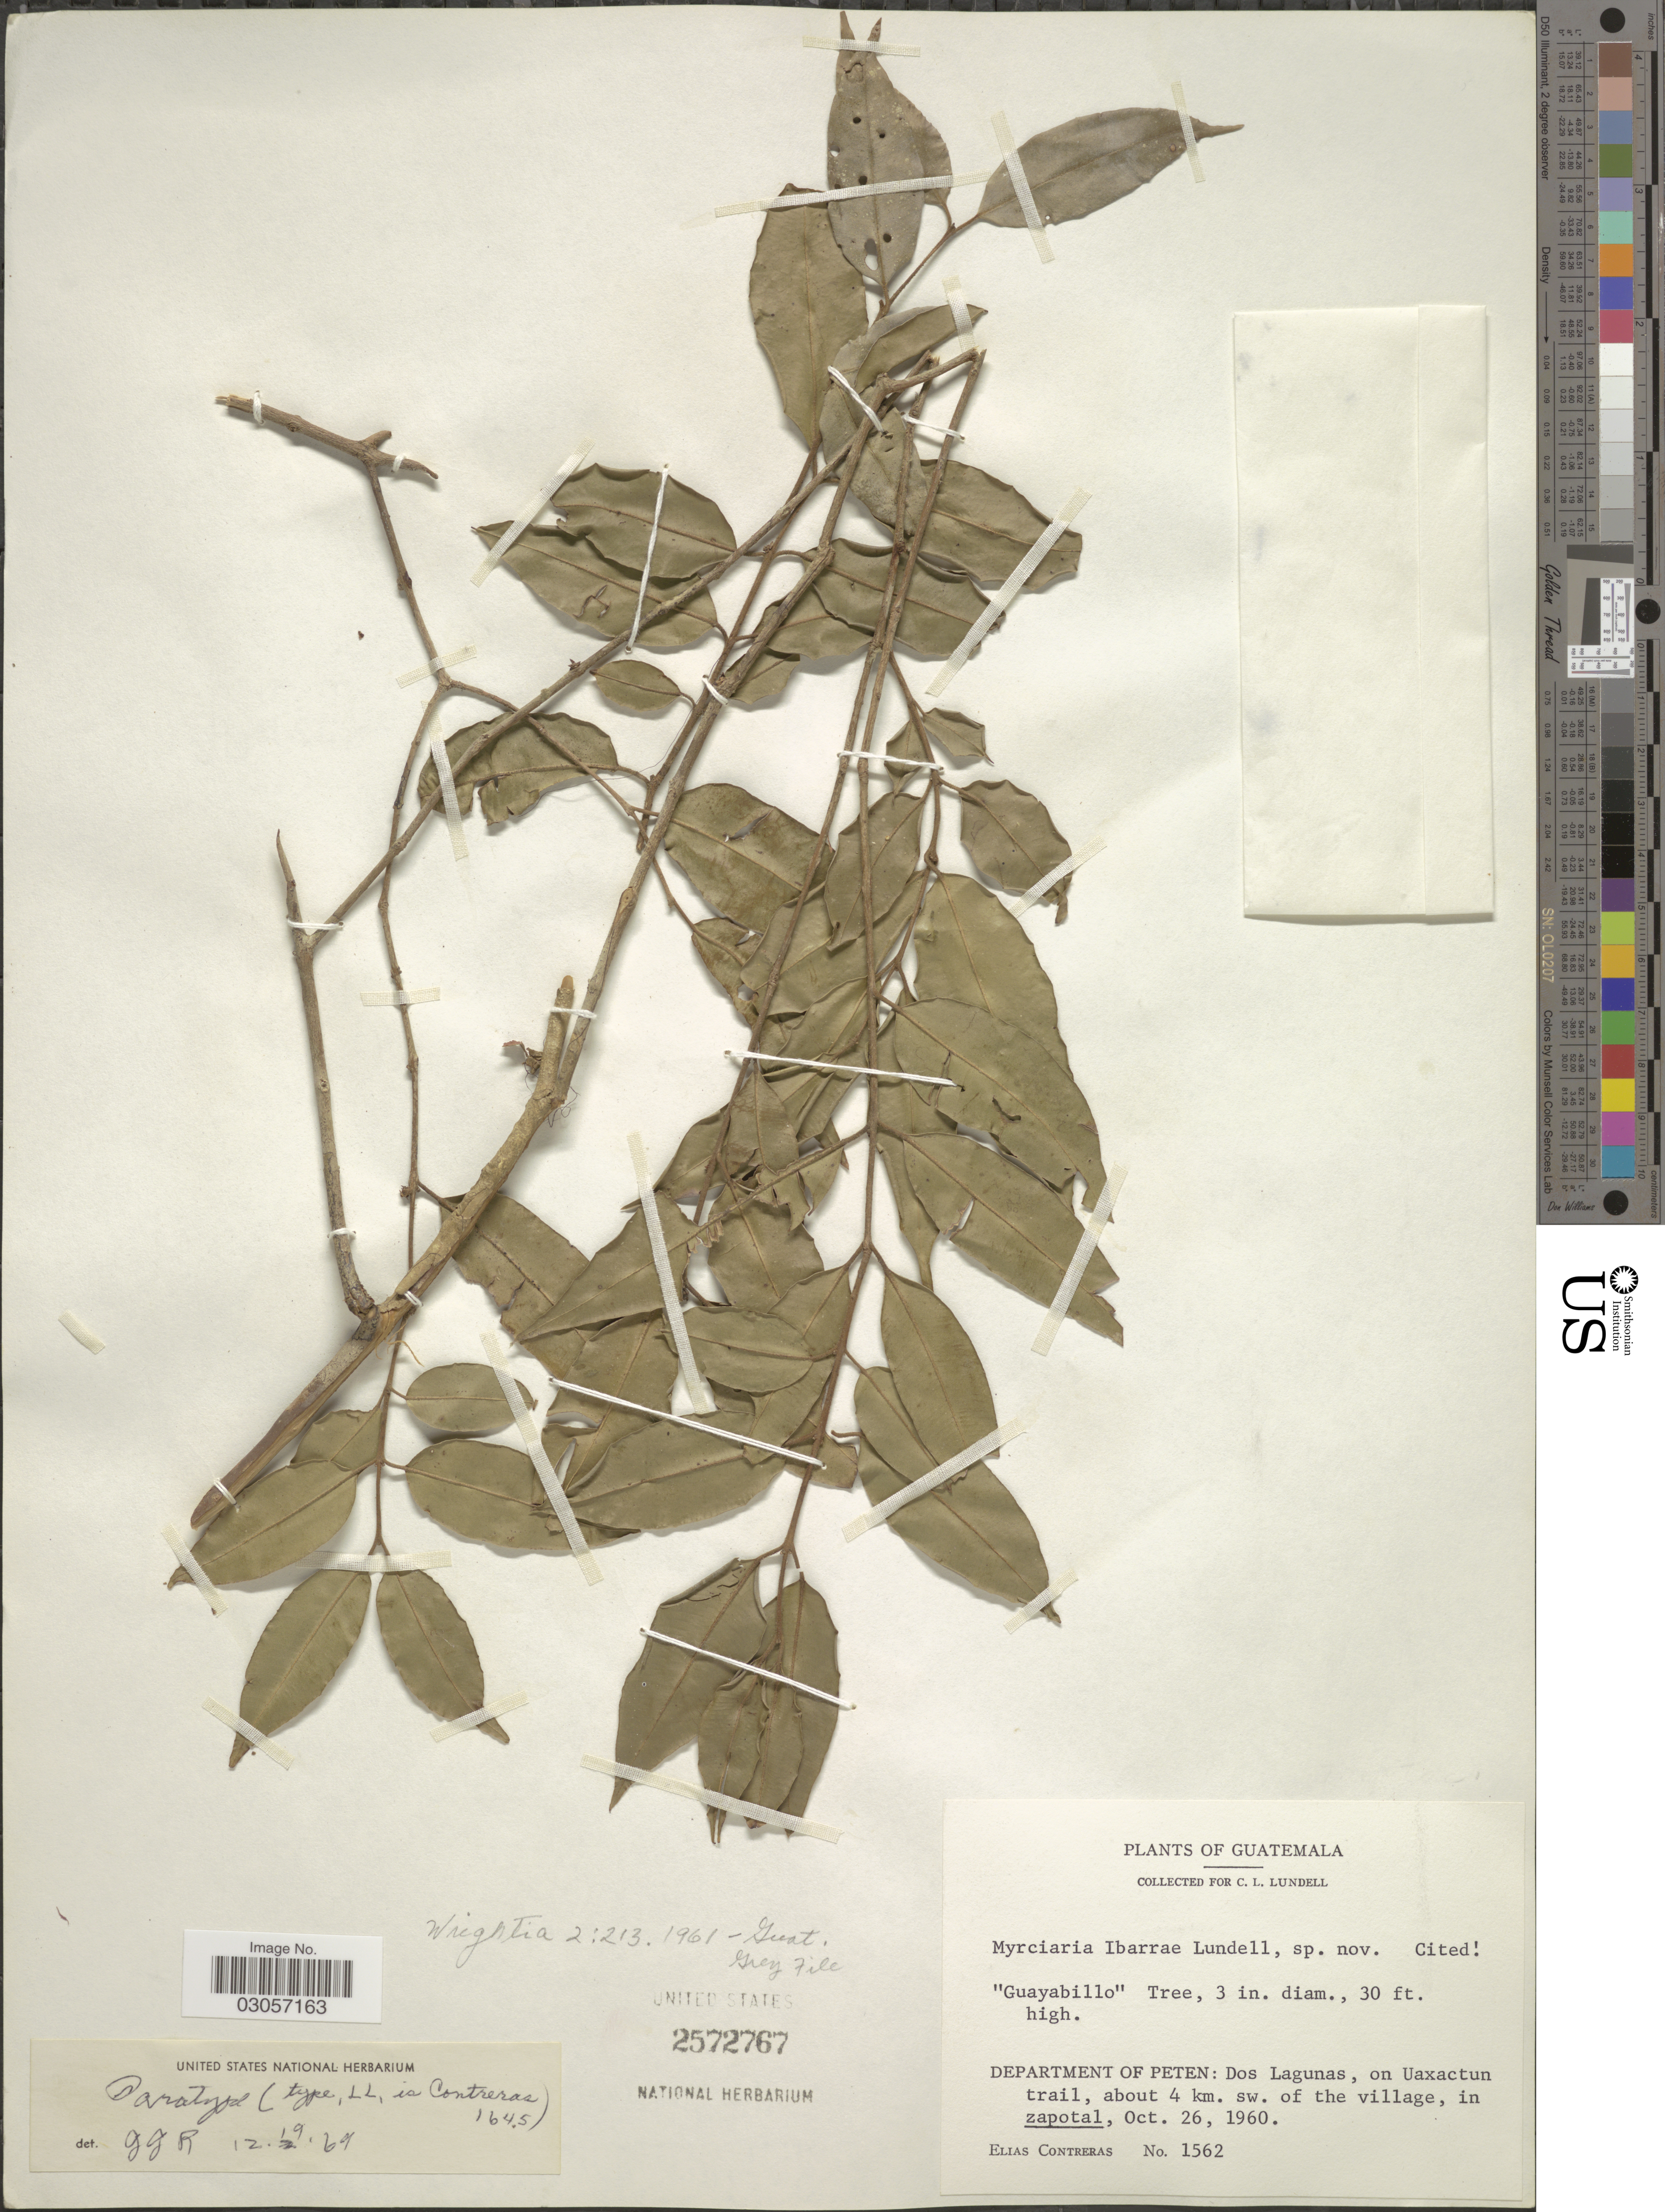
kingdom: Plantae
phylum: Tracheophyta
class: Magnoliopsida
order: Myrtales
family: Myrtaceae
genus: Myrciaria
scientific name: Myrciaria ibarrae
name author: Lundell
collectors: E. Contreras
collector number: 1562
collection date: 1960-10-26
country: Guatemala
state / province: El Petén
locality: Department of Peten: Dos Lagunas, on Uaxactun trail, about 4 km. sw. of the village, in zapotal.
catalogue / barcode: US 2572767